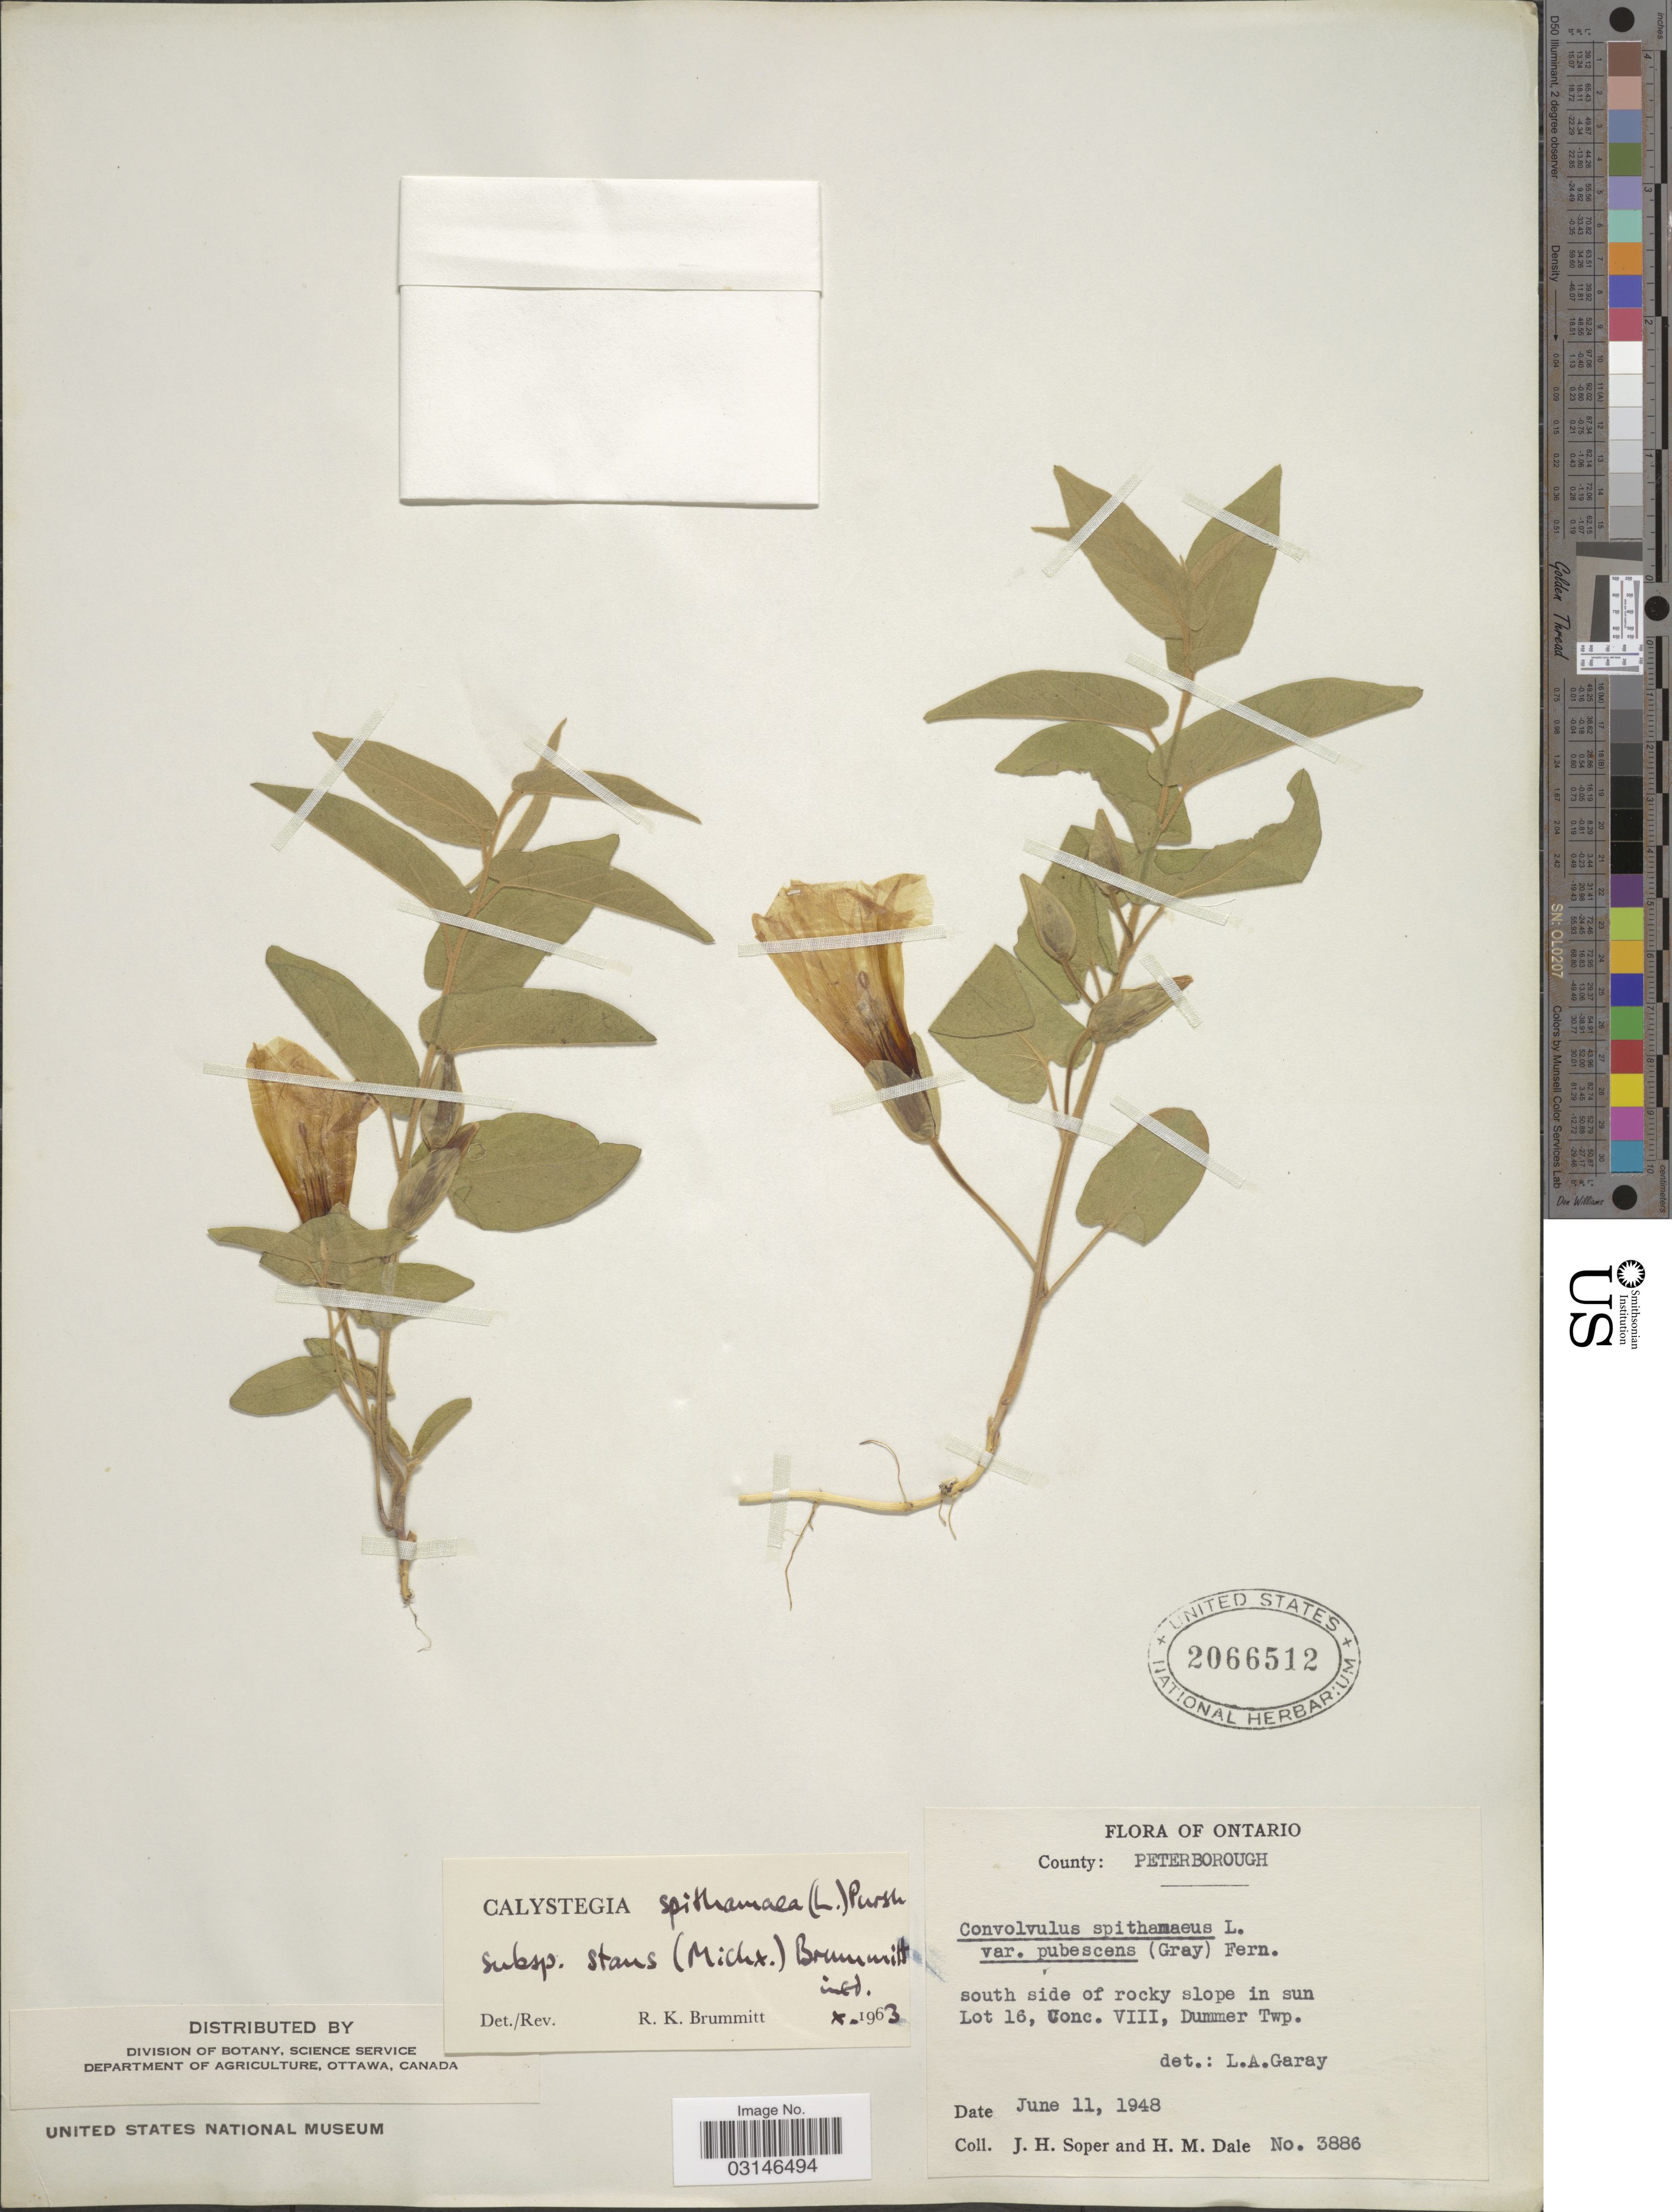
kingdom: Plantae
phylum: Tracheophyta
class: Magnoliopsida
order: Solanales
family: Convolvulaceae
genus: Calystegia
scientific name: Calystegia spithamaea subsp. stans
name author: (Michx.) Brummitt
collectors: J. H. Soper & H. M. Dale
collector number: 3886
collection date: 1948-06-11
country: Canada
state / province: Ontario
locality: County: Peterborough, south side of rocky slope in sun Lot 16, Conc. VIII, Dummer Twp.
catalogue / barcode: US 2066512